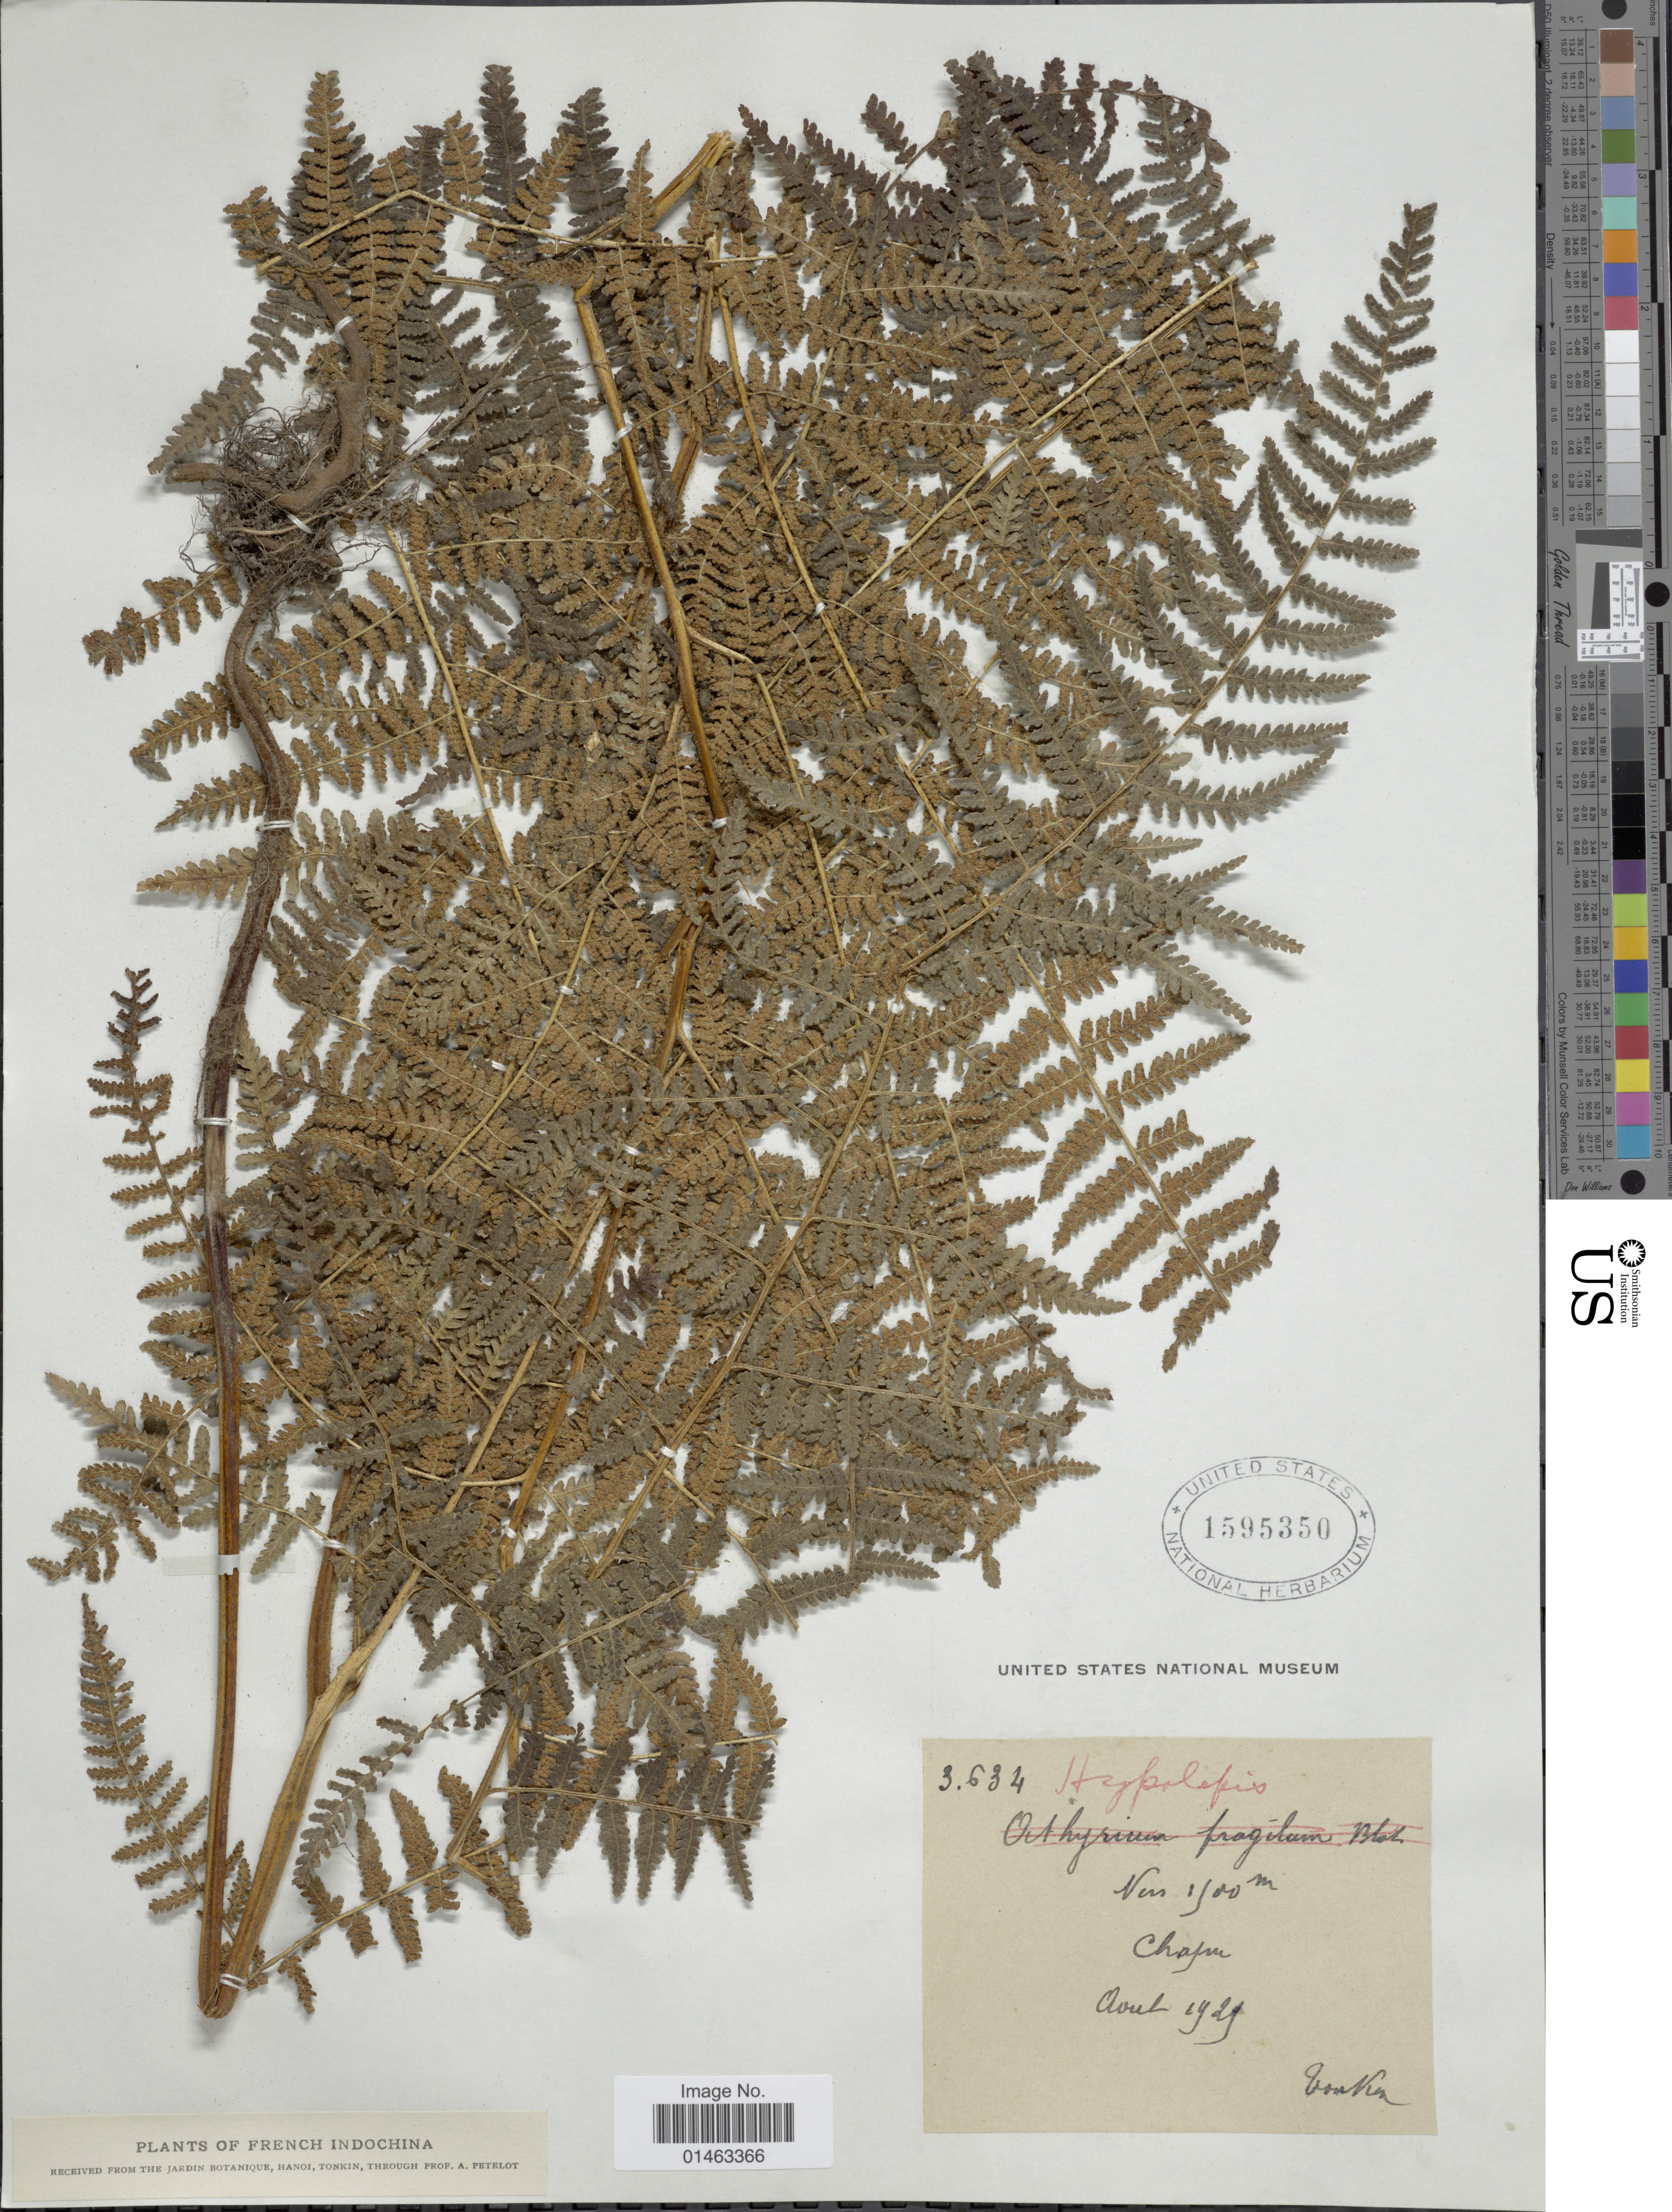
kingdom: Plantae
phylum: Tracheophyta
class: Polypodiopsida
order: Polypodiales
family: Dennstaedtiaceae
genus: Hypolepis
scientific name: Hypolepis sp.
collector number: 3634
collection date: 1929-08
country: Vietnam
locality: Tonkin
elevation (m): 1500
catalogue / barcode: US 1595350